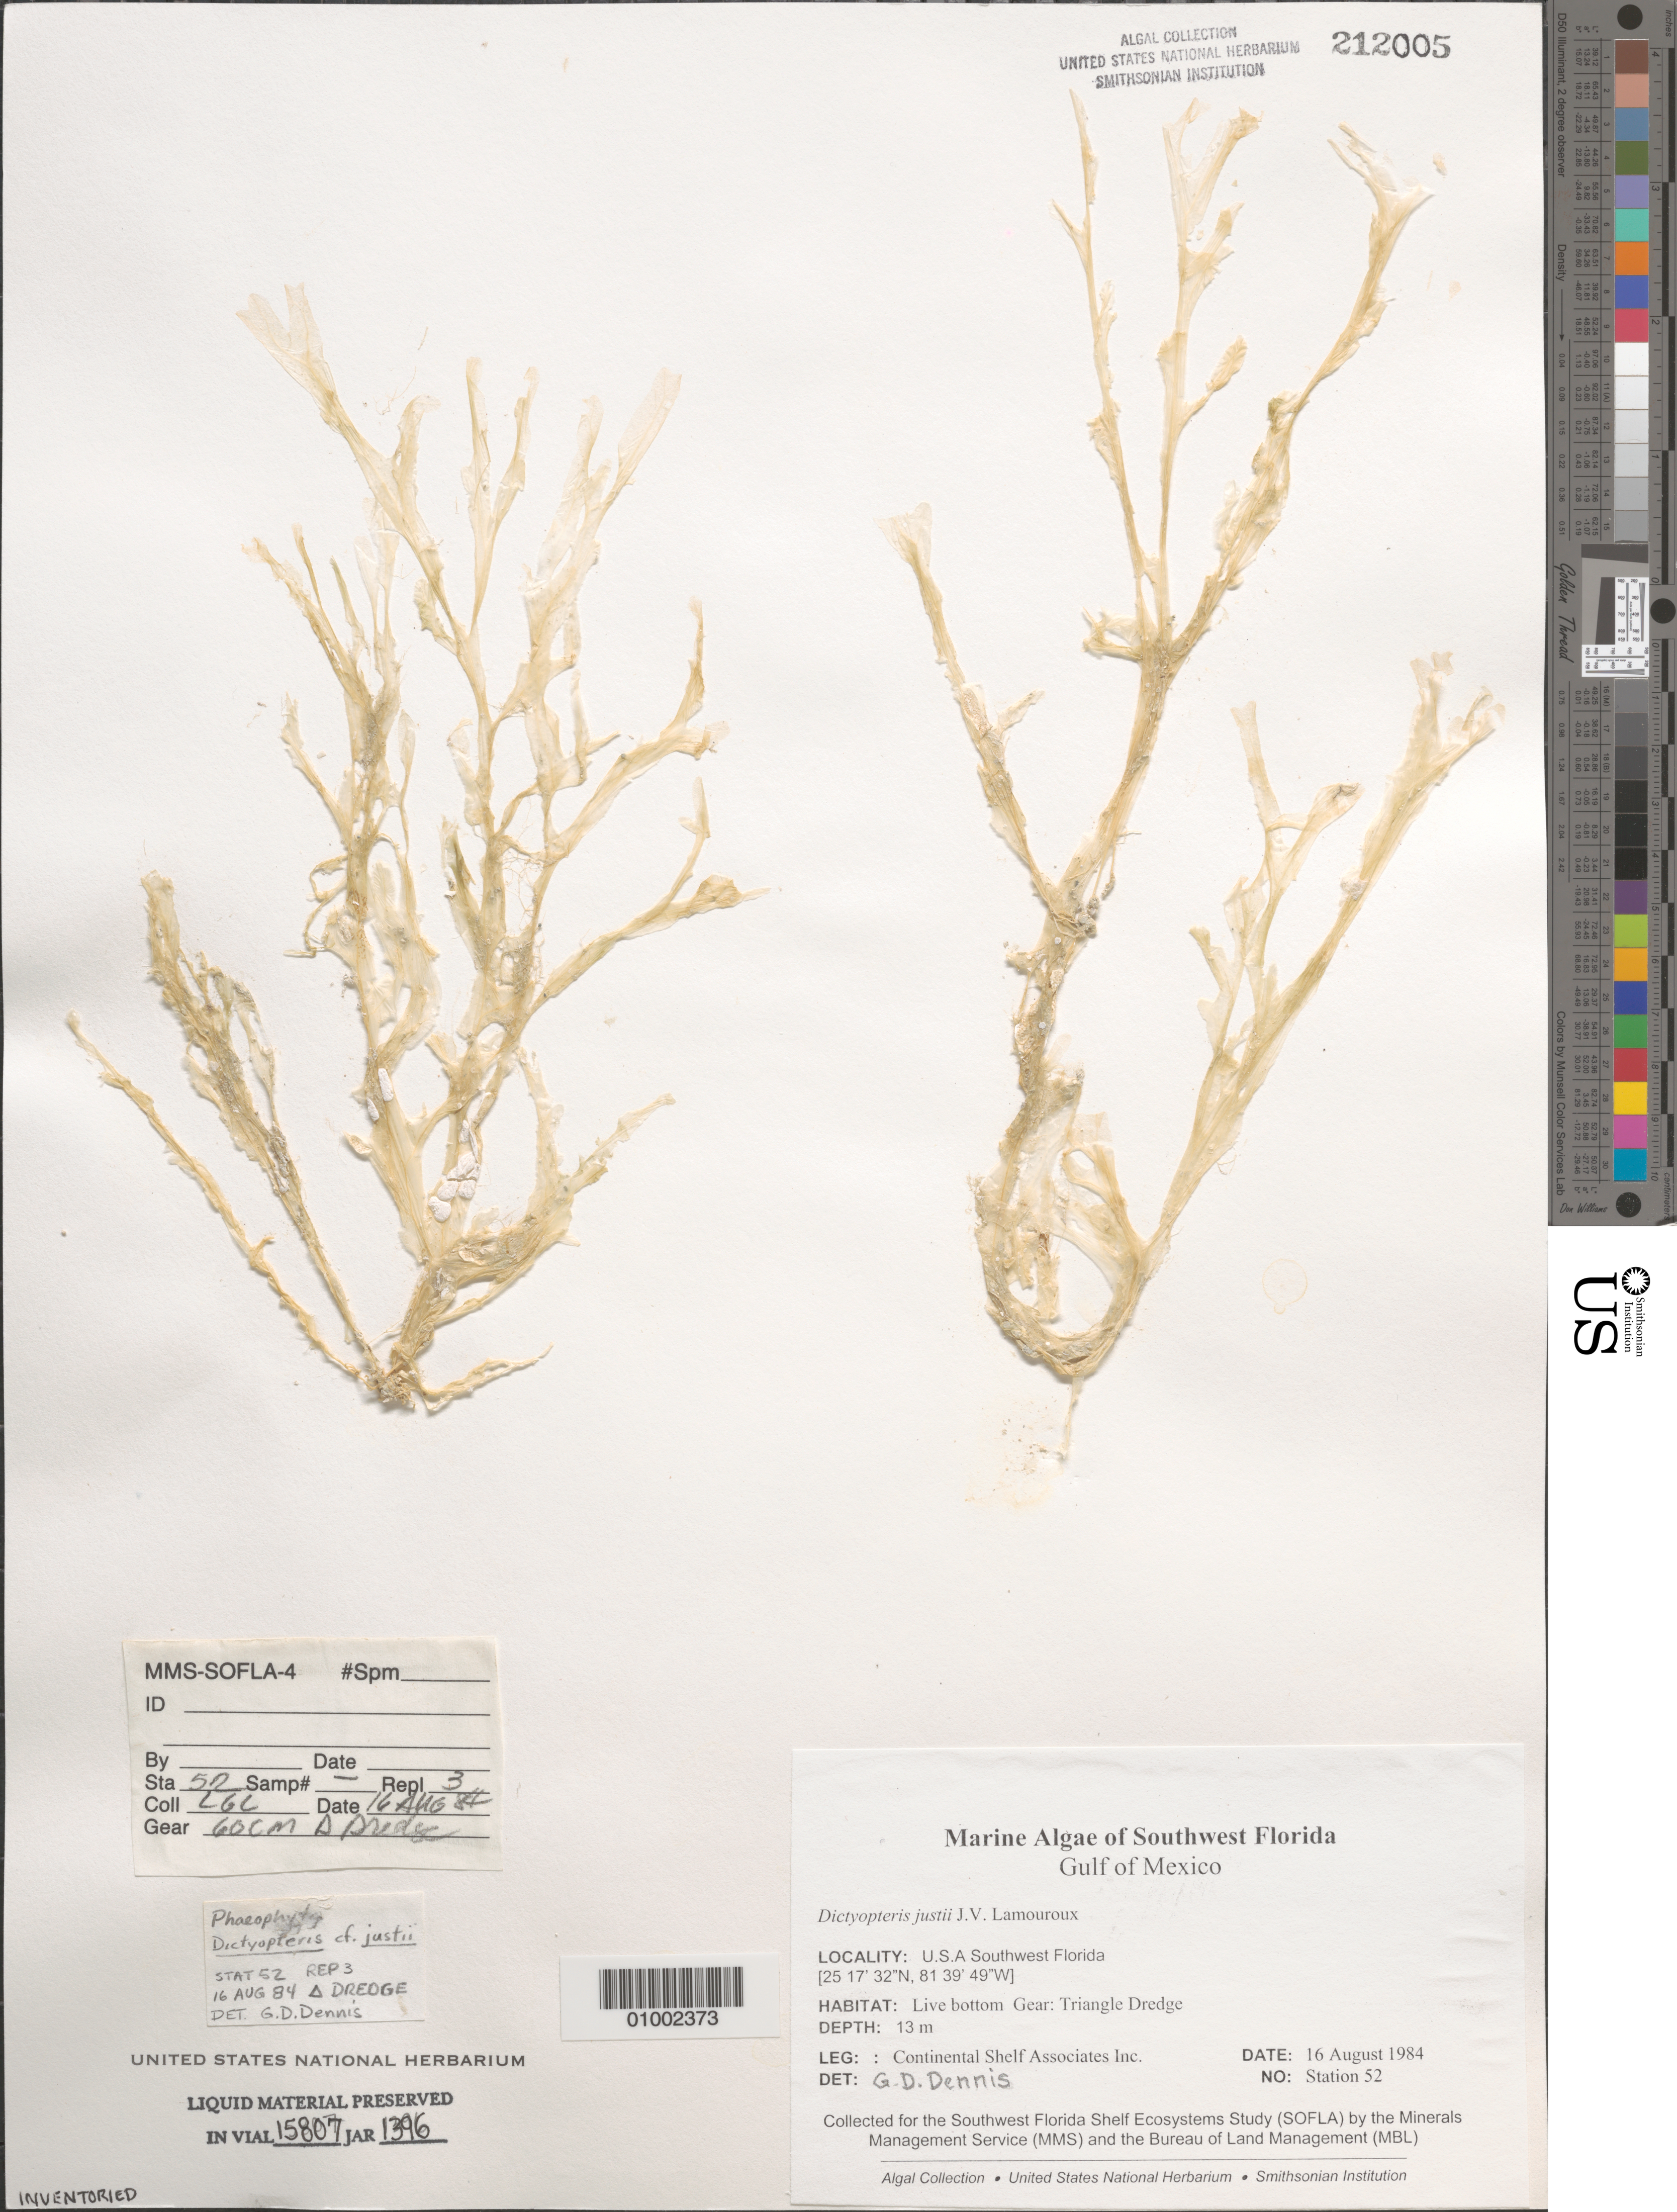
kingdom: Chromista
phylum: Ochrophyta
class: Phaeophyceae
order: Dictyotales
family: Dictyotaceae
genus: Dictyopteris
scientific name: Dictyopteris justii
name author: J.V.Lamouroux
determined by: Dennis, G. D.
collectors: Continental Shelf Associates Inc.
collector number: Station 52 Repl 3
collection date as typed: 16 Aug 1984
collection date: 1984-08-16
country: United States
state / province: Florida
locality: Gulf of Mexico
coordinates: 25 17'32"N, 81 39'49"W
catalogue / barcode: US 212005